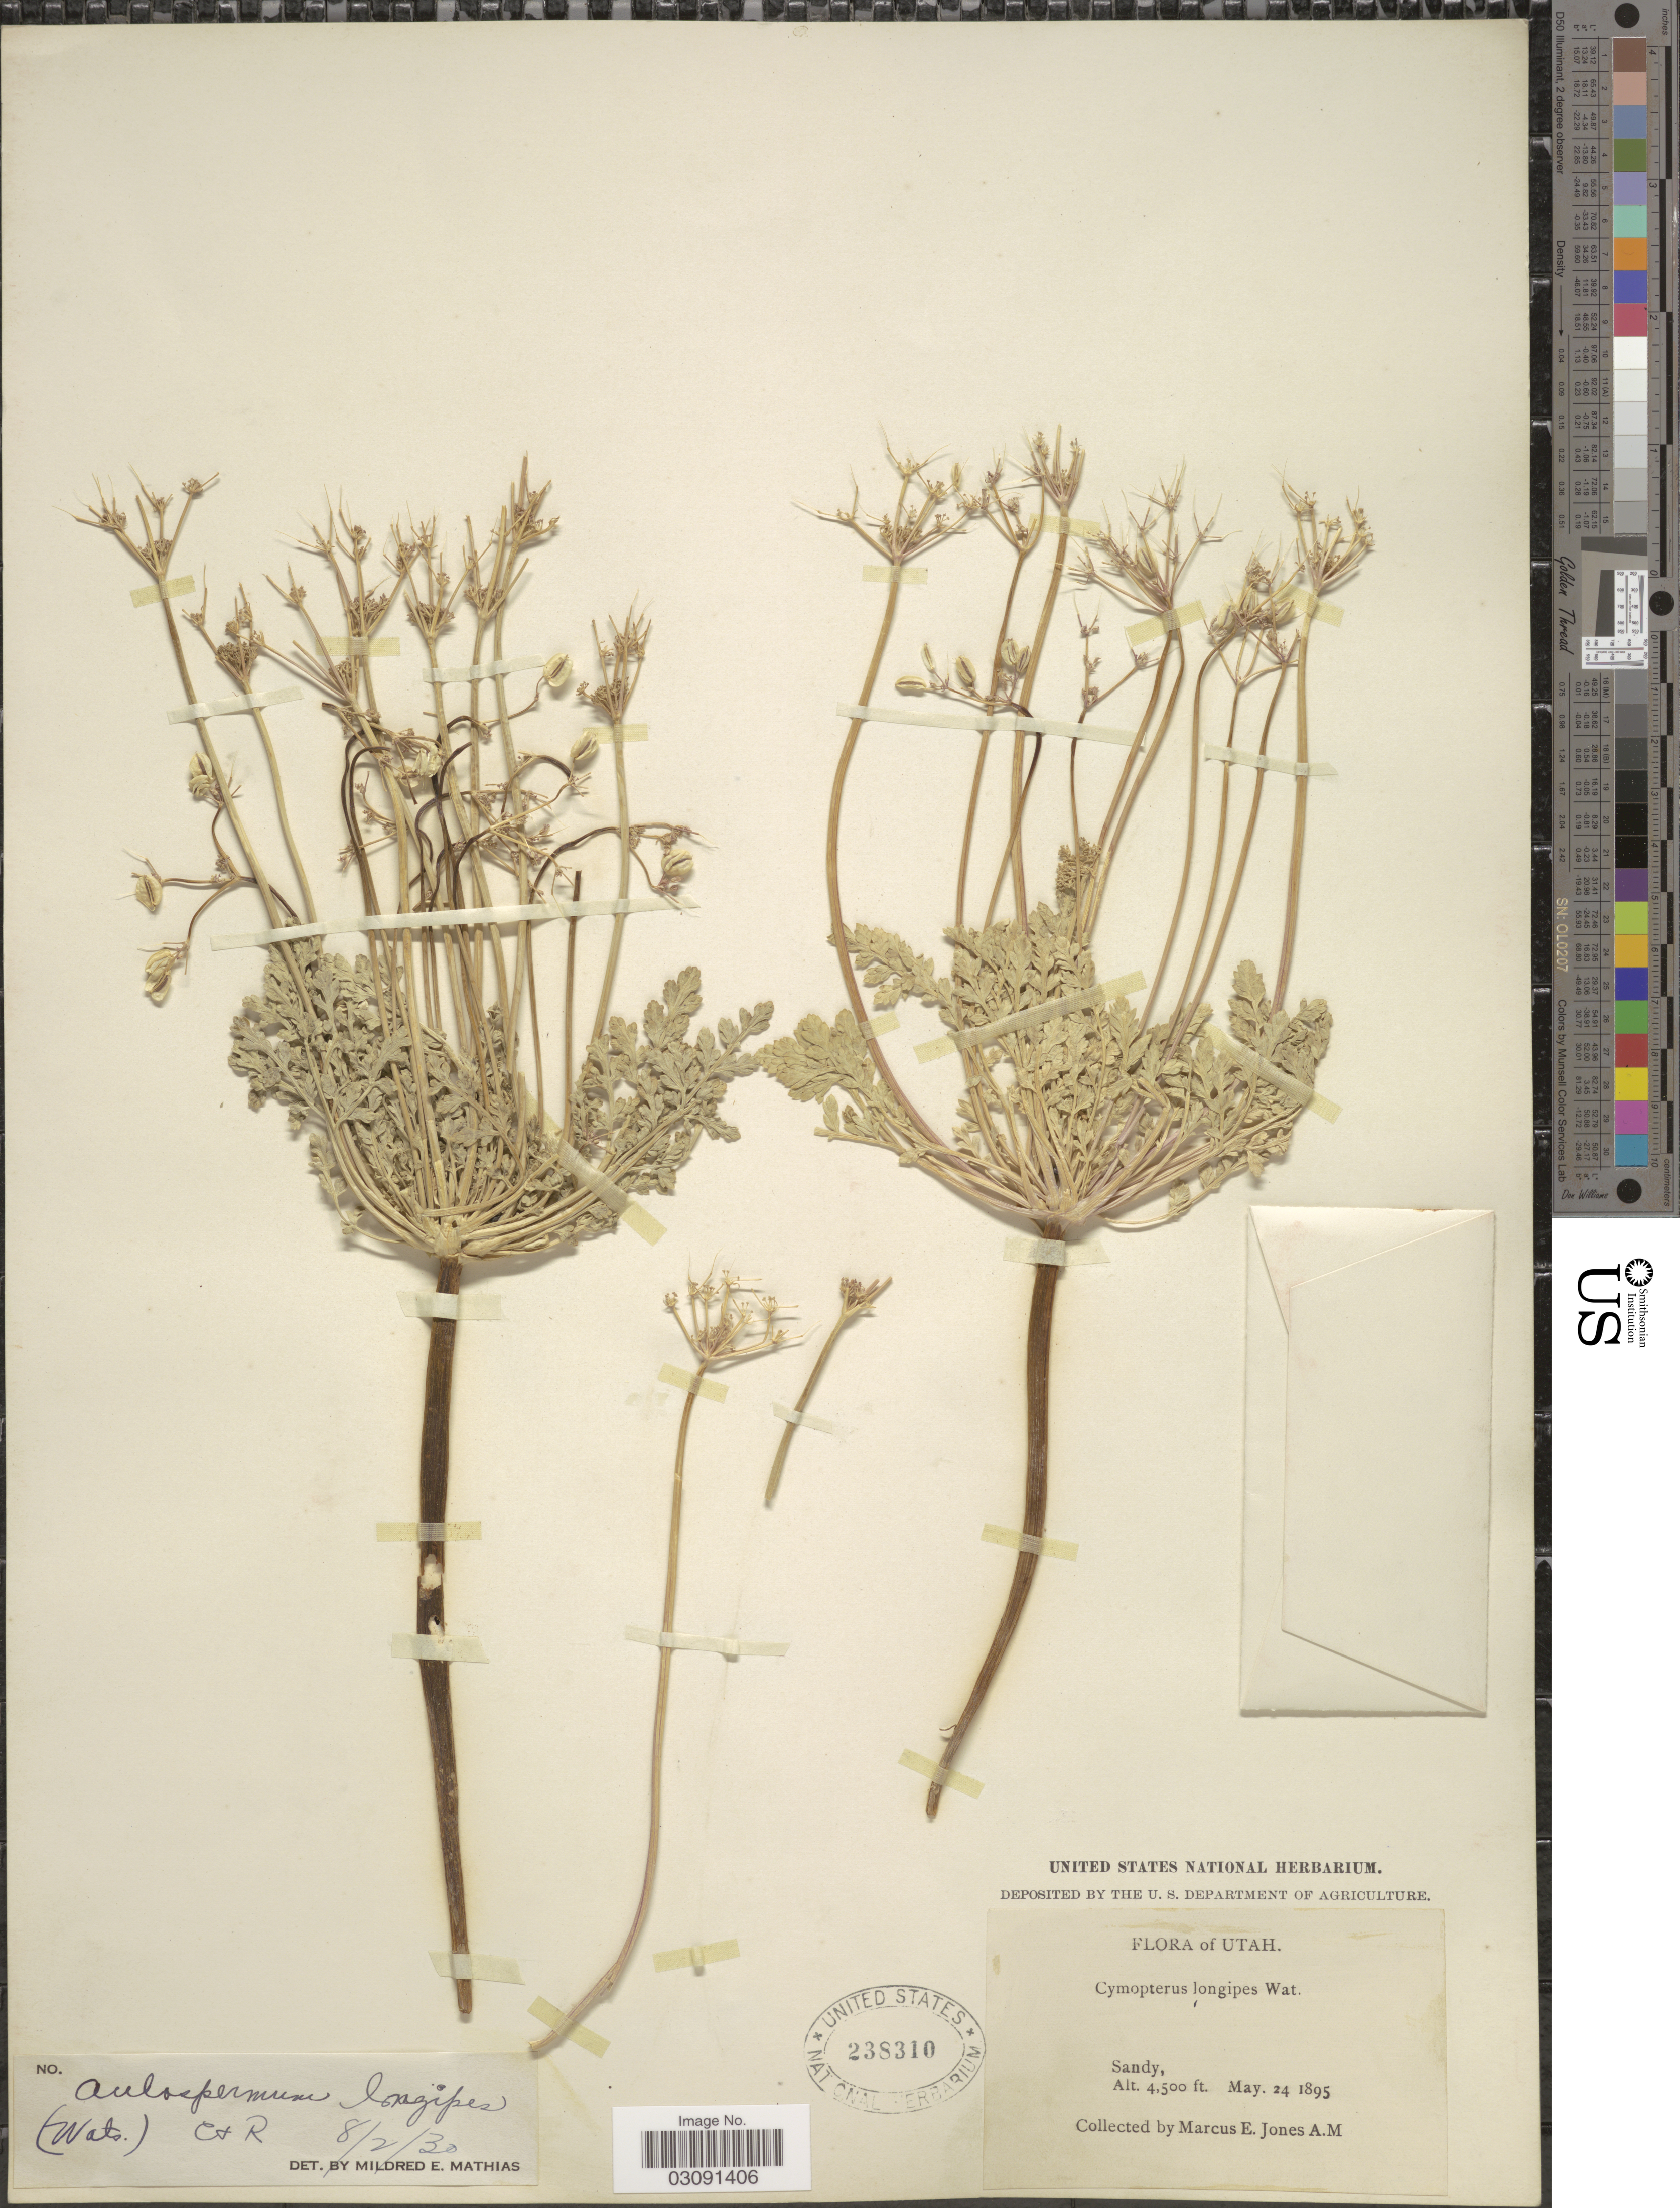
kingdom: Plantae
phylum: Tracheophyta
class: Magnoliopsida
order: Apiales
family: Apiaceae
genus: Cymopterus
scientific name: Cymopterus longipes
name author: S. Watson in C. King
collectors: M. E. Jones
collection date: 1895-05-24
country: United States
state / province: Utah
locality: Sandy.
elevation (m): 1372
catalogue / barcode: US 238310